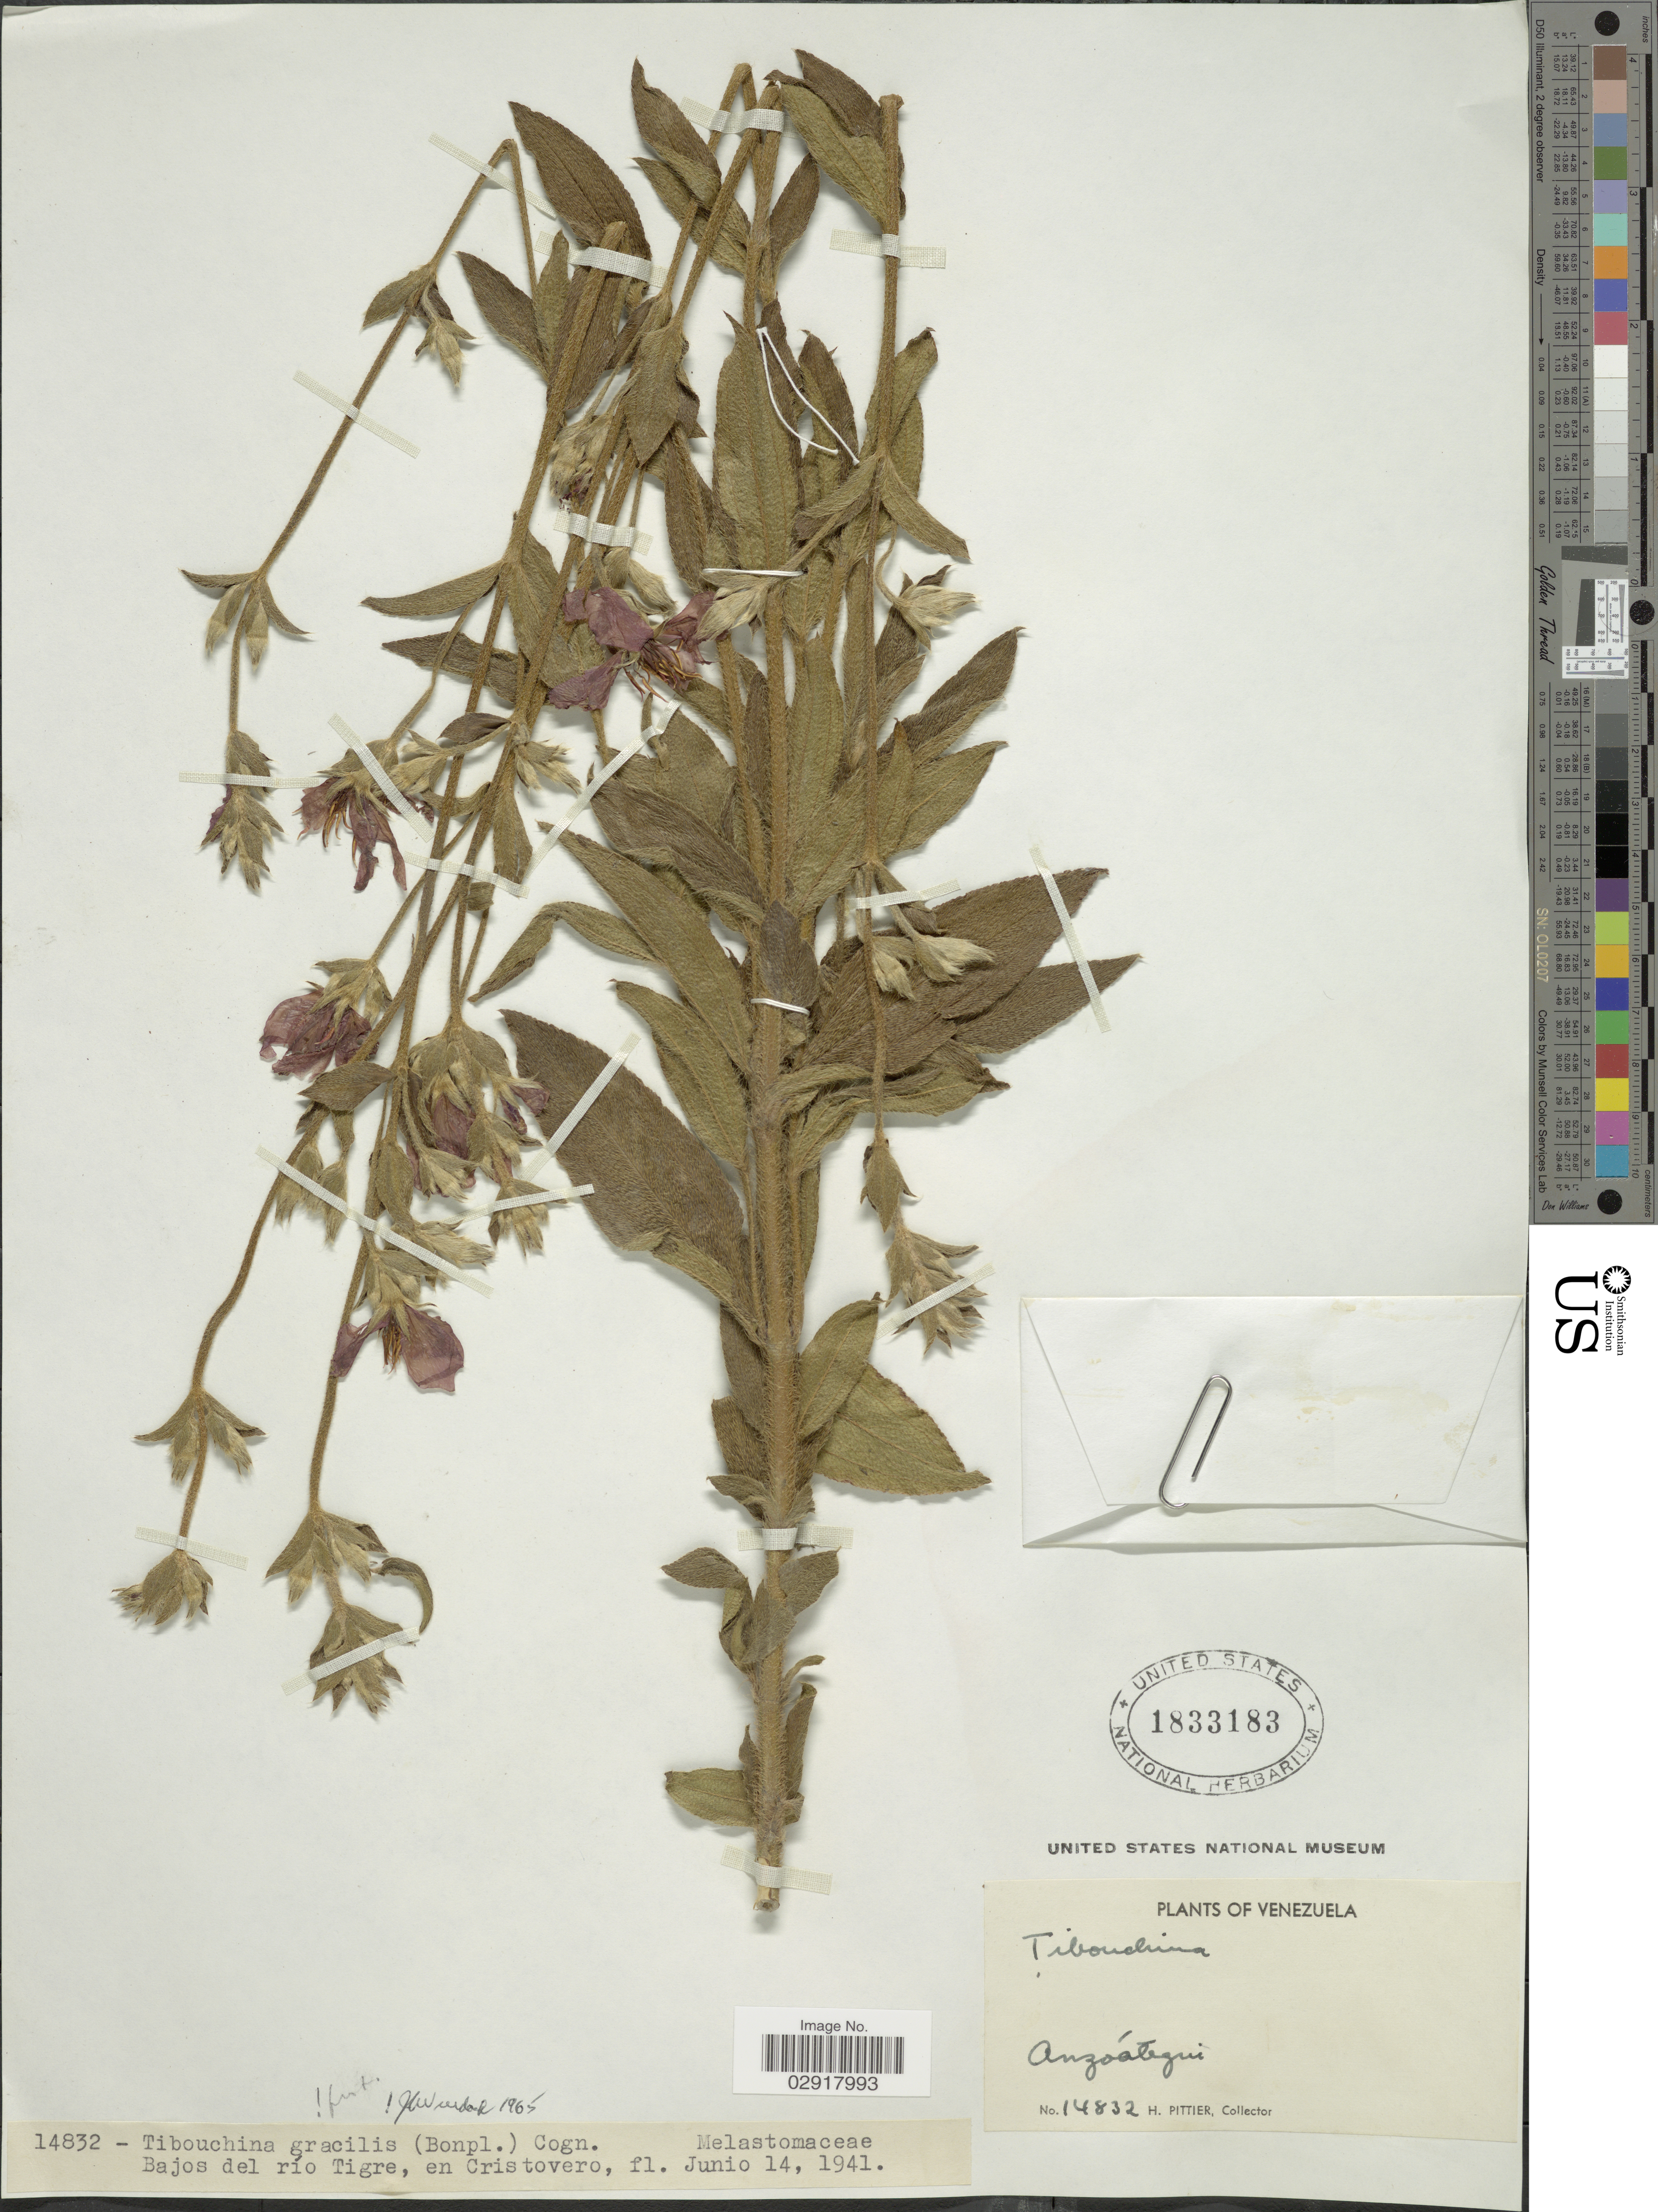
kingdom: Plantae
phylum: Tracheophyta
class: Magnoliopsida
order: Myrtales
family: Melastomataceae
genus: Chaetogastra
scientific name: Chaetogastra gracilis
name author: (Bonpl.) DC.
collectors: H. F. Pittier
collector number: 14832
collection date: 1941-06-14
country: Venezuela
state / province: Anzoategui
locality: Bajos del río Tigre, en Cristovero.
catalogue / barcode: US 1833183